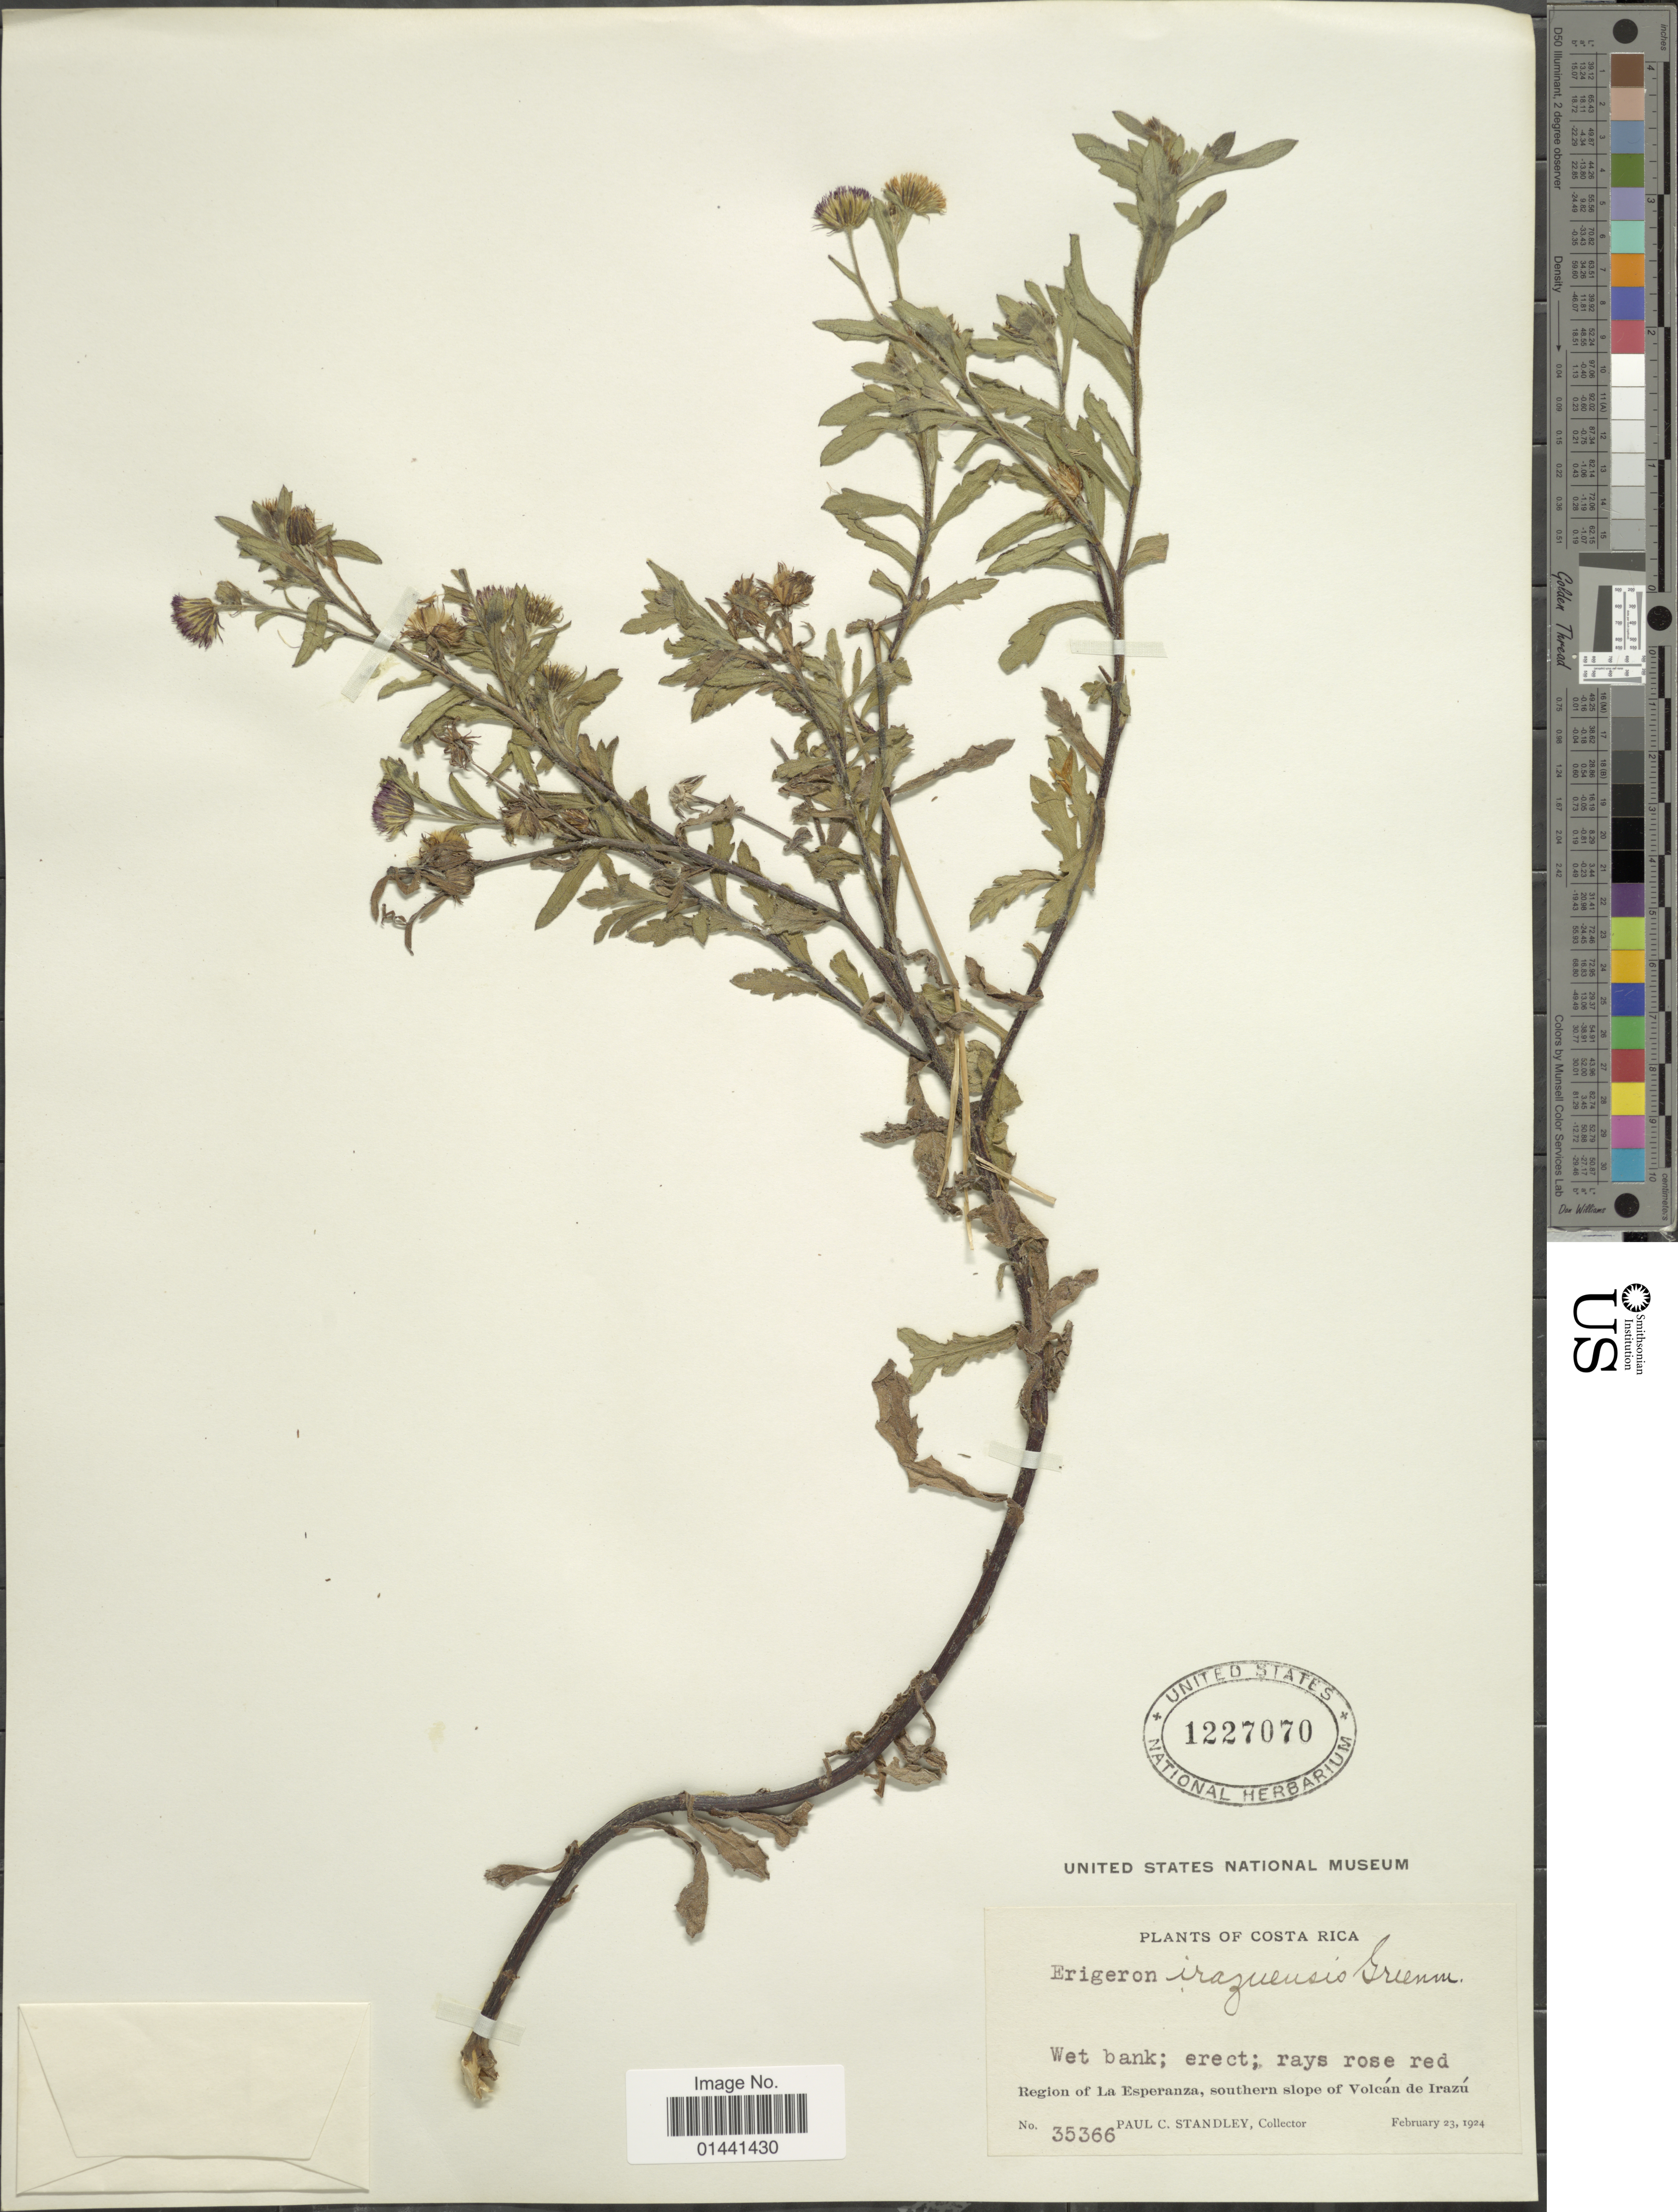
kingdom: Plantae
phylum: Tracheophyta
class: Magnoliopsida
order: Asterales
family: Asteraceae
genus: Erigeron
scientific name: Erigeron irazuense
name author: Greenm.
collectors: P. C. Standley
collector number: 35366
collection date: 1924-02-23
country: Costa Rica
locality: Wet bank, region of La Esperanza, southern slope of Volcán de Irazú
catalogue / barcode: US 1227070